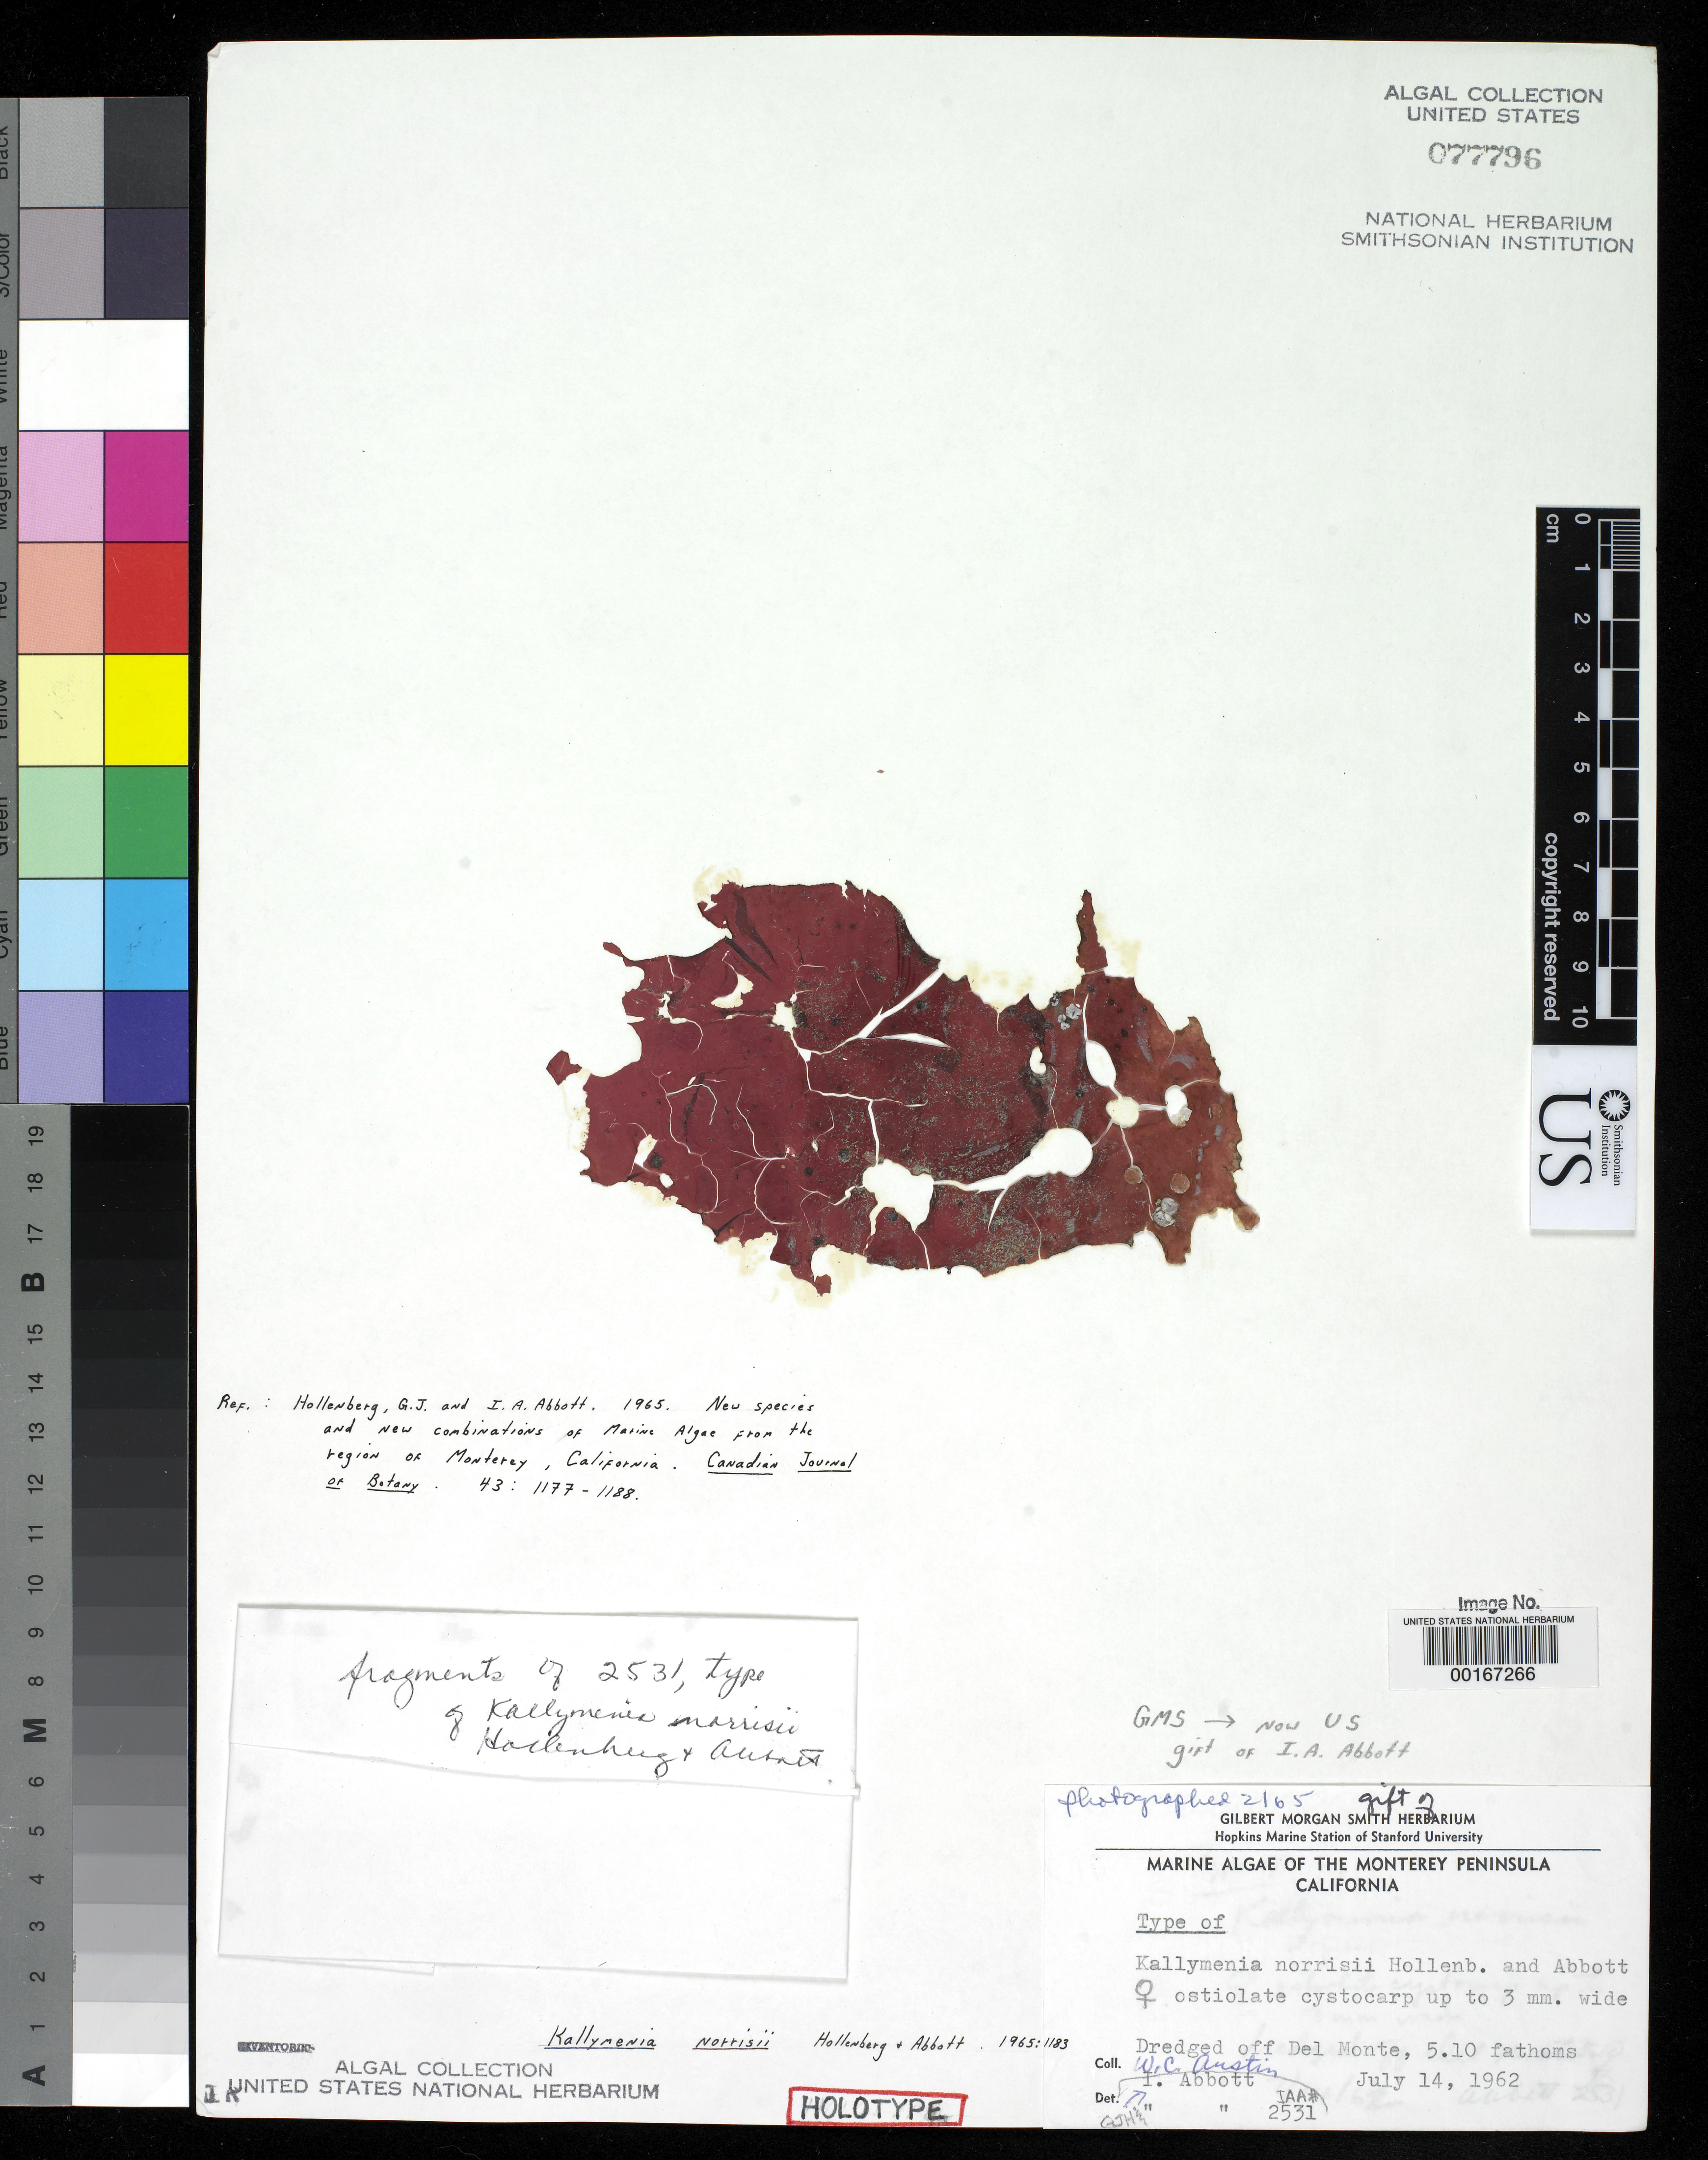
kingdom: Plantae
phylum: Rhodophyta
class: Florideophyceae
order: Gigartinales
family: Kallymeniaceae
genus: Kallymenia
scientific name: Kallymenia norrisii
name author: Hollenb. & I.A. Abbott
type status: Holotype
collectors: W. Austin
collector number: IAA 2531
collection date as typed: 14 Jul 1962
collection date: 1962-07-14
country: United States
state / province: California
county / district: Monterey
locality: Off Del Monte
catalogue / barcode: US 77796